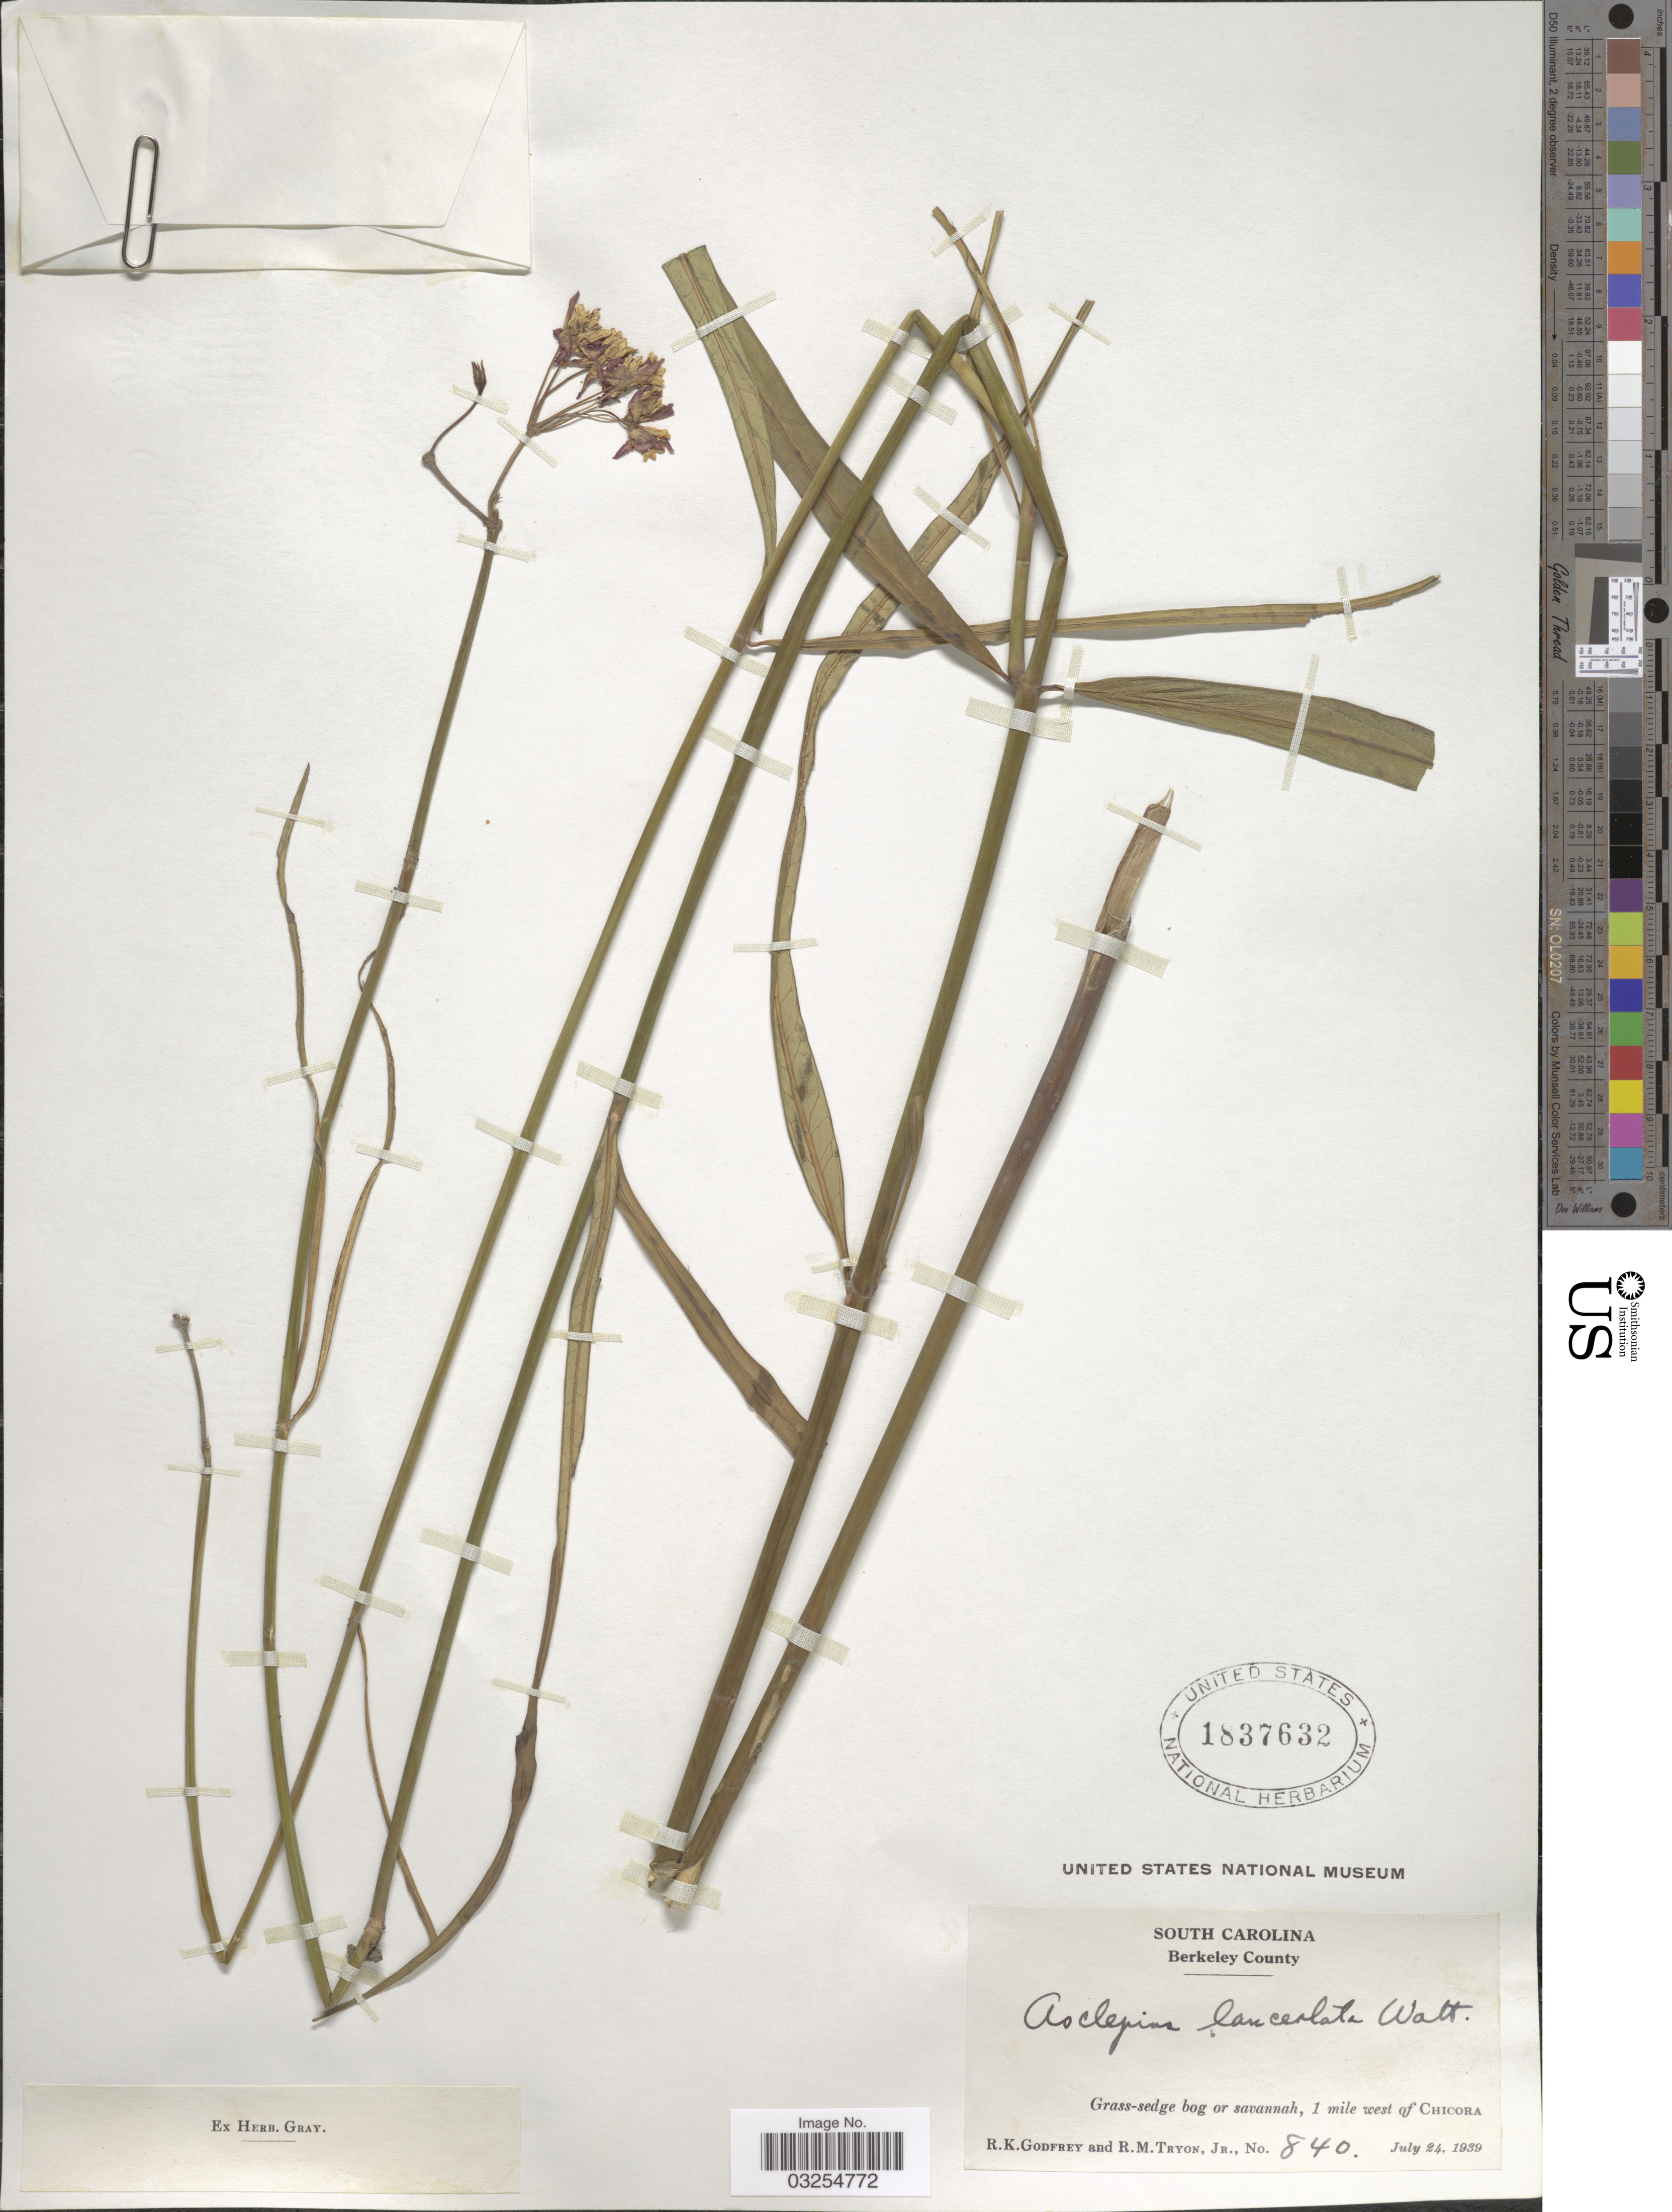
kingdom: Plantae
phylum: Tracheophyta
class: Magnoliopsida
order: Gentianales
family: Apocynaceae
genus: Asclepias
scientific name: Asclepias lanceolata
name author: Walter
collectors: R. K. Godfrey & R. Tryon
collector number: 840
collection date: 1939-07-24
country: United States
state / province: South Carolina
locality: Berkeley County, 1 mile west of Chicora.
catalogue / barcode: US 1837632